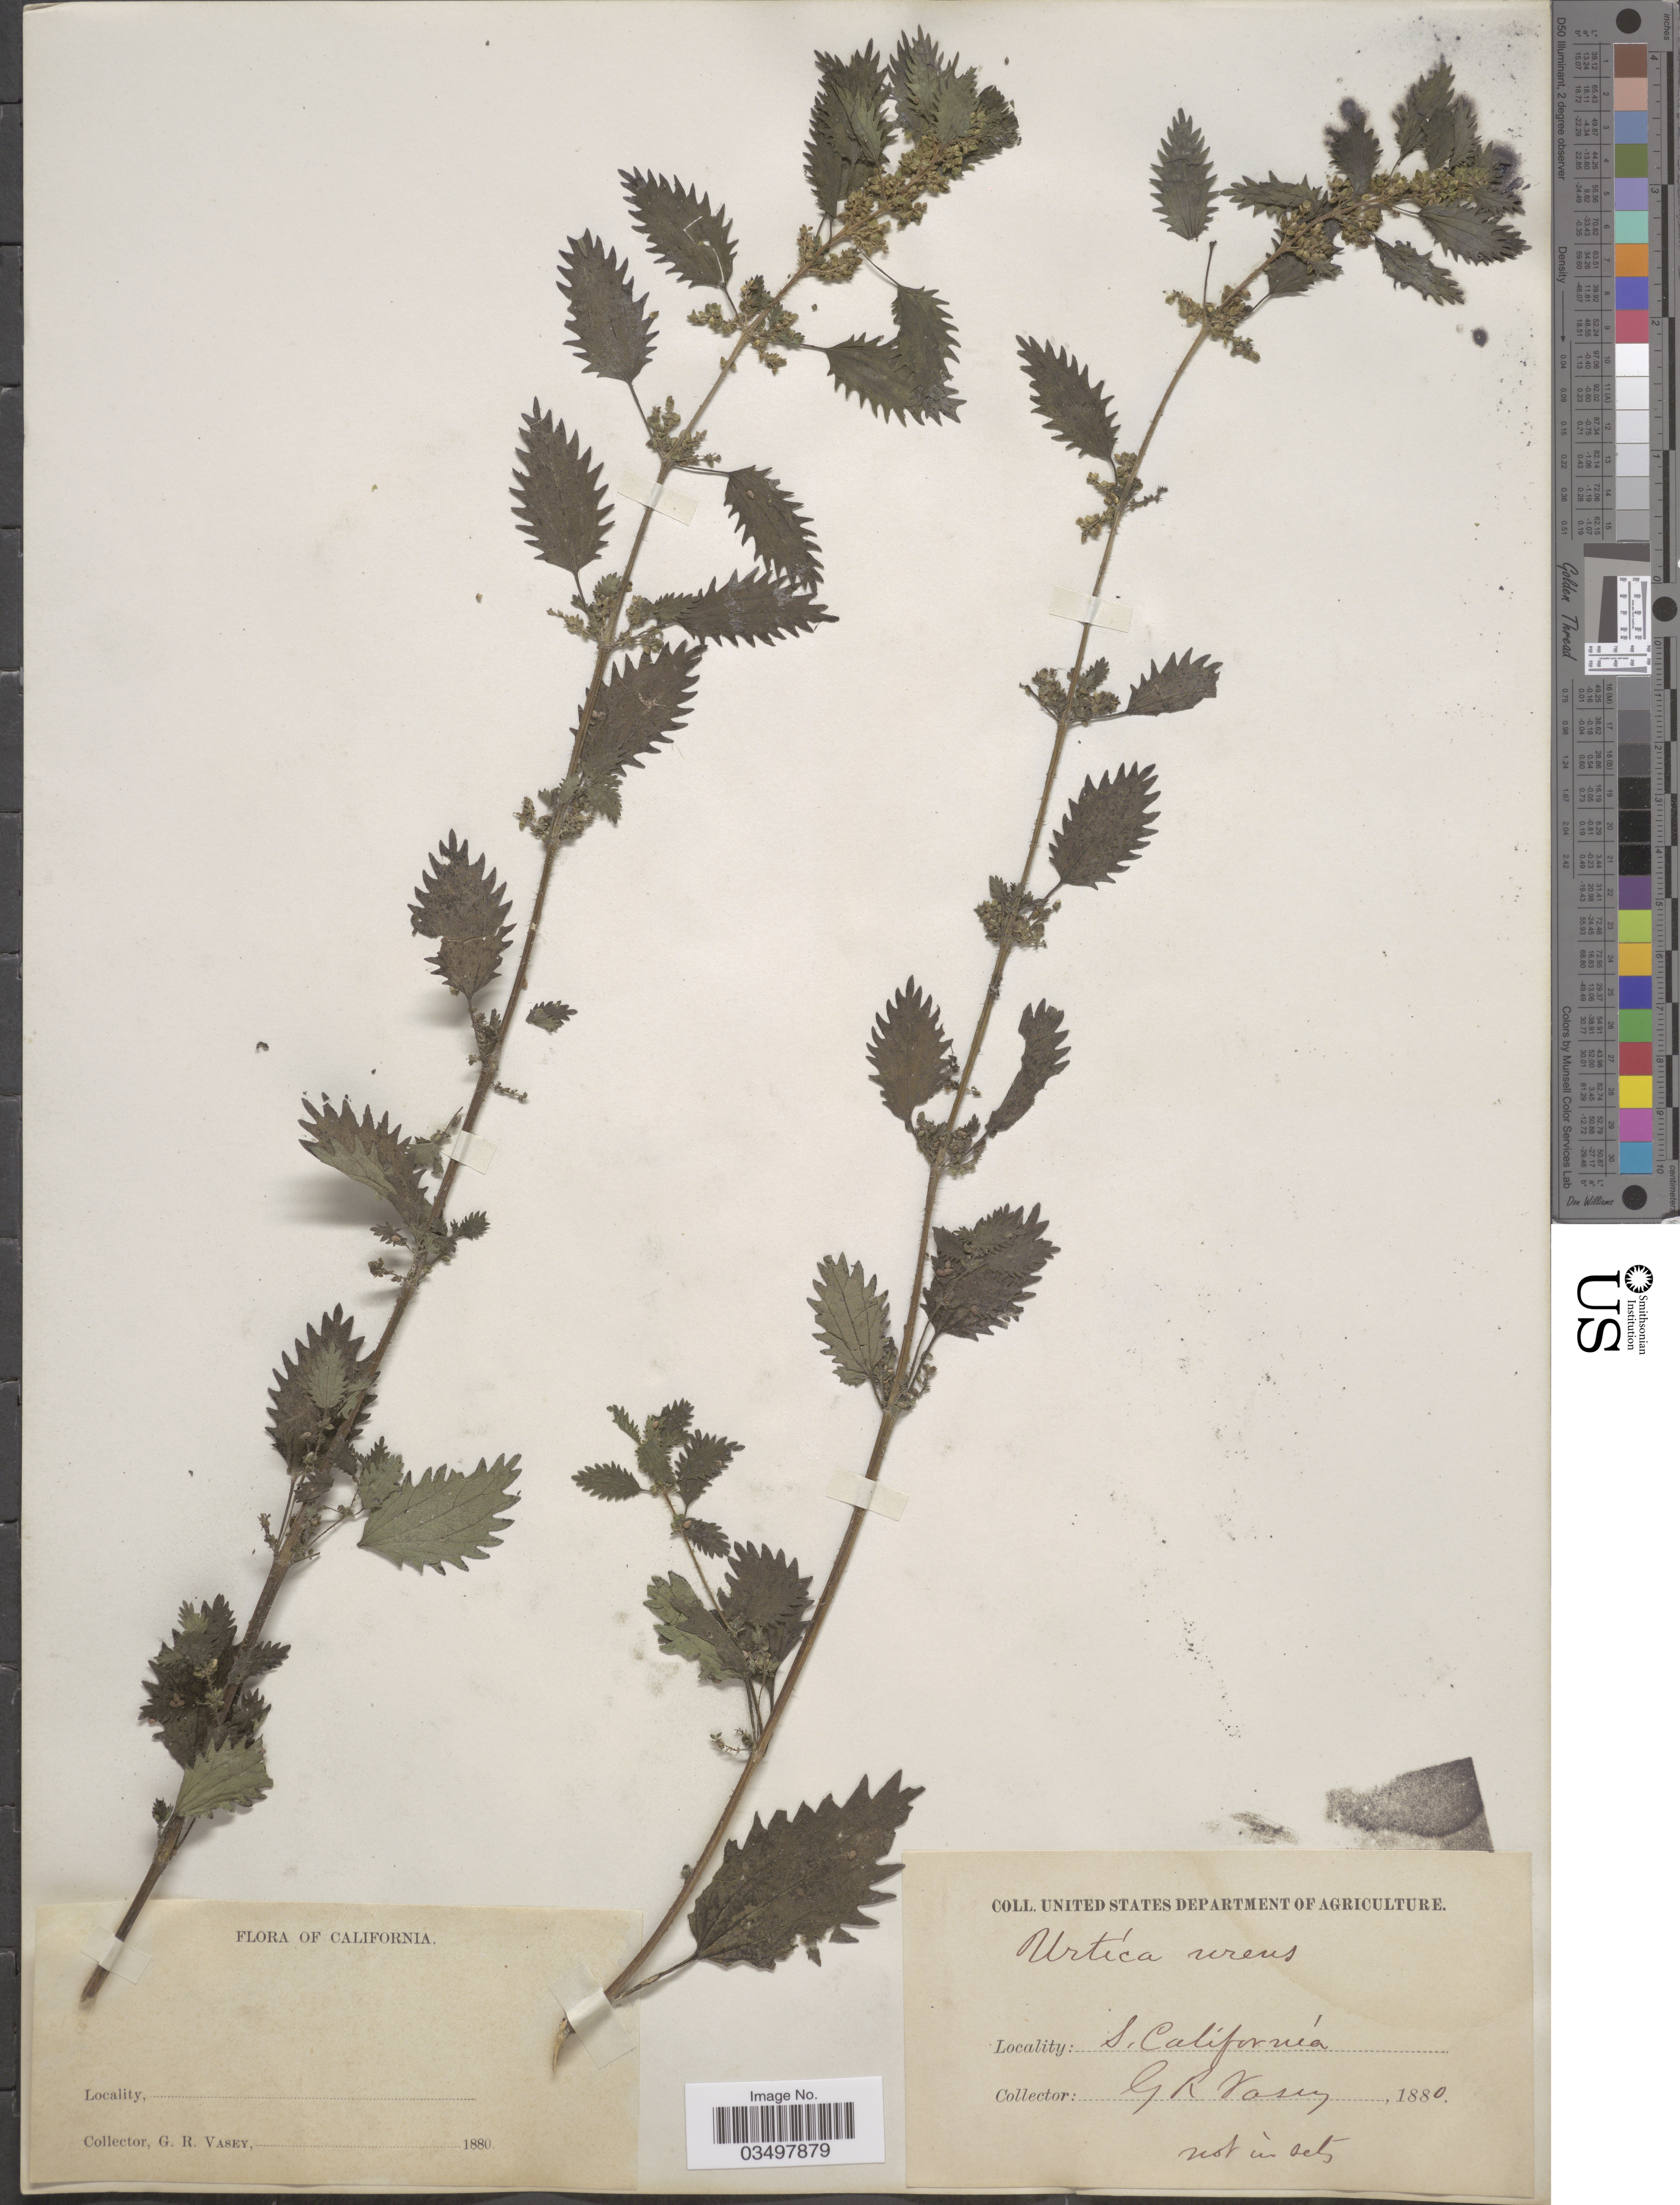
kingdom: Plantae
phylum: Tracheophyta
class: Magnoliopsida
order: Rosales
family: Urticaceae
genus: Urtica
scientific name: Urtica urens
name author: L.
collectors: G. R. Vasey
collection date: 1880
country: United States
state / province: California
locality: S. Californía.